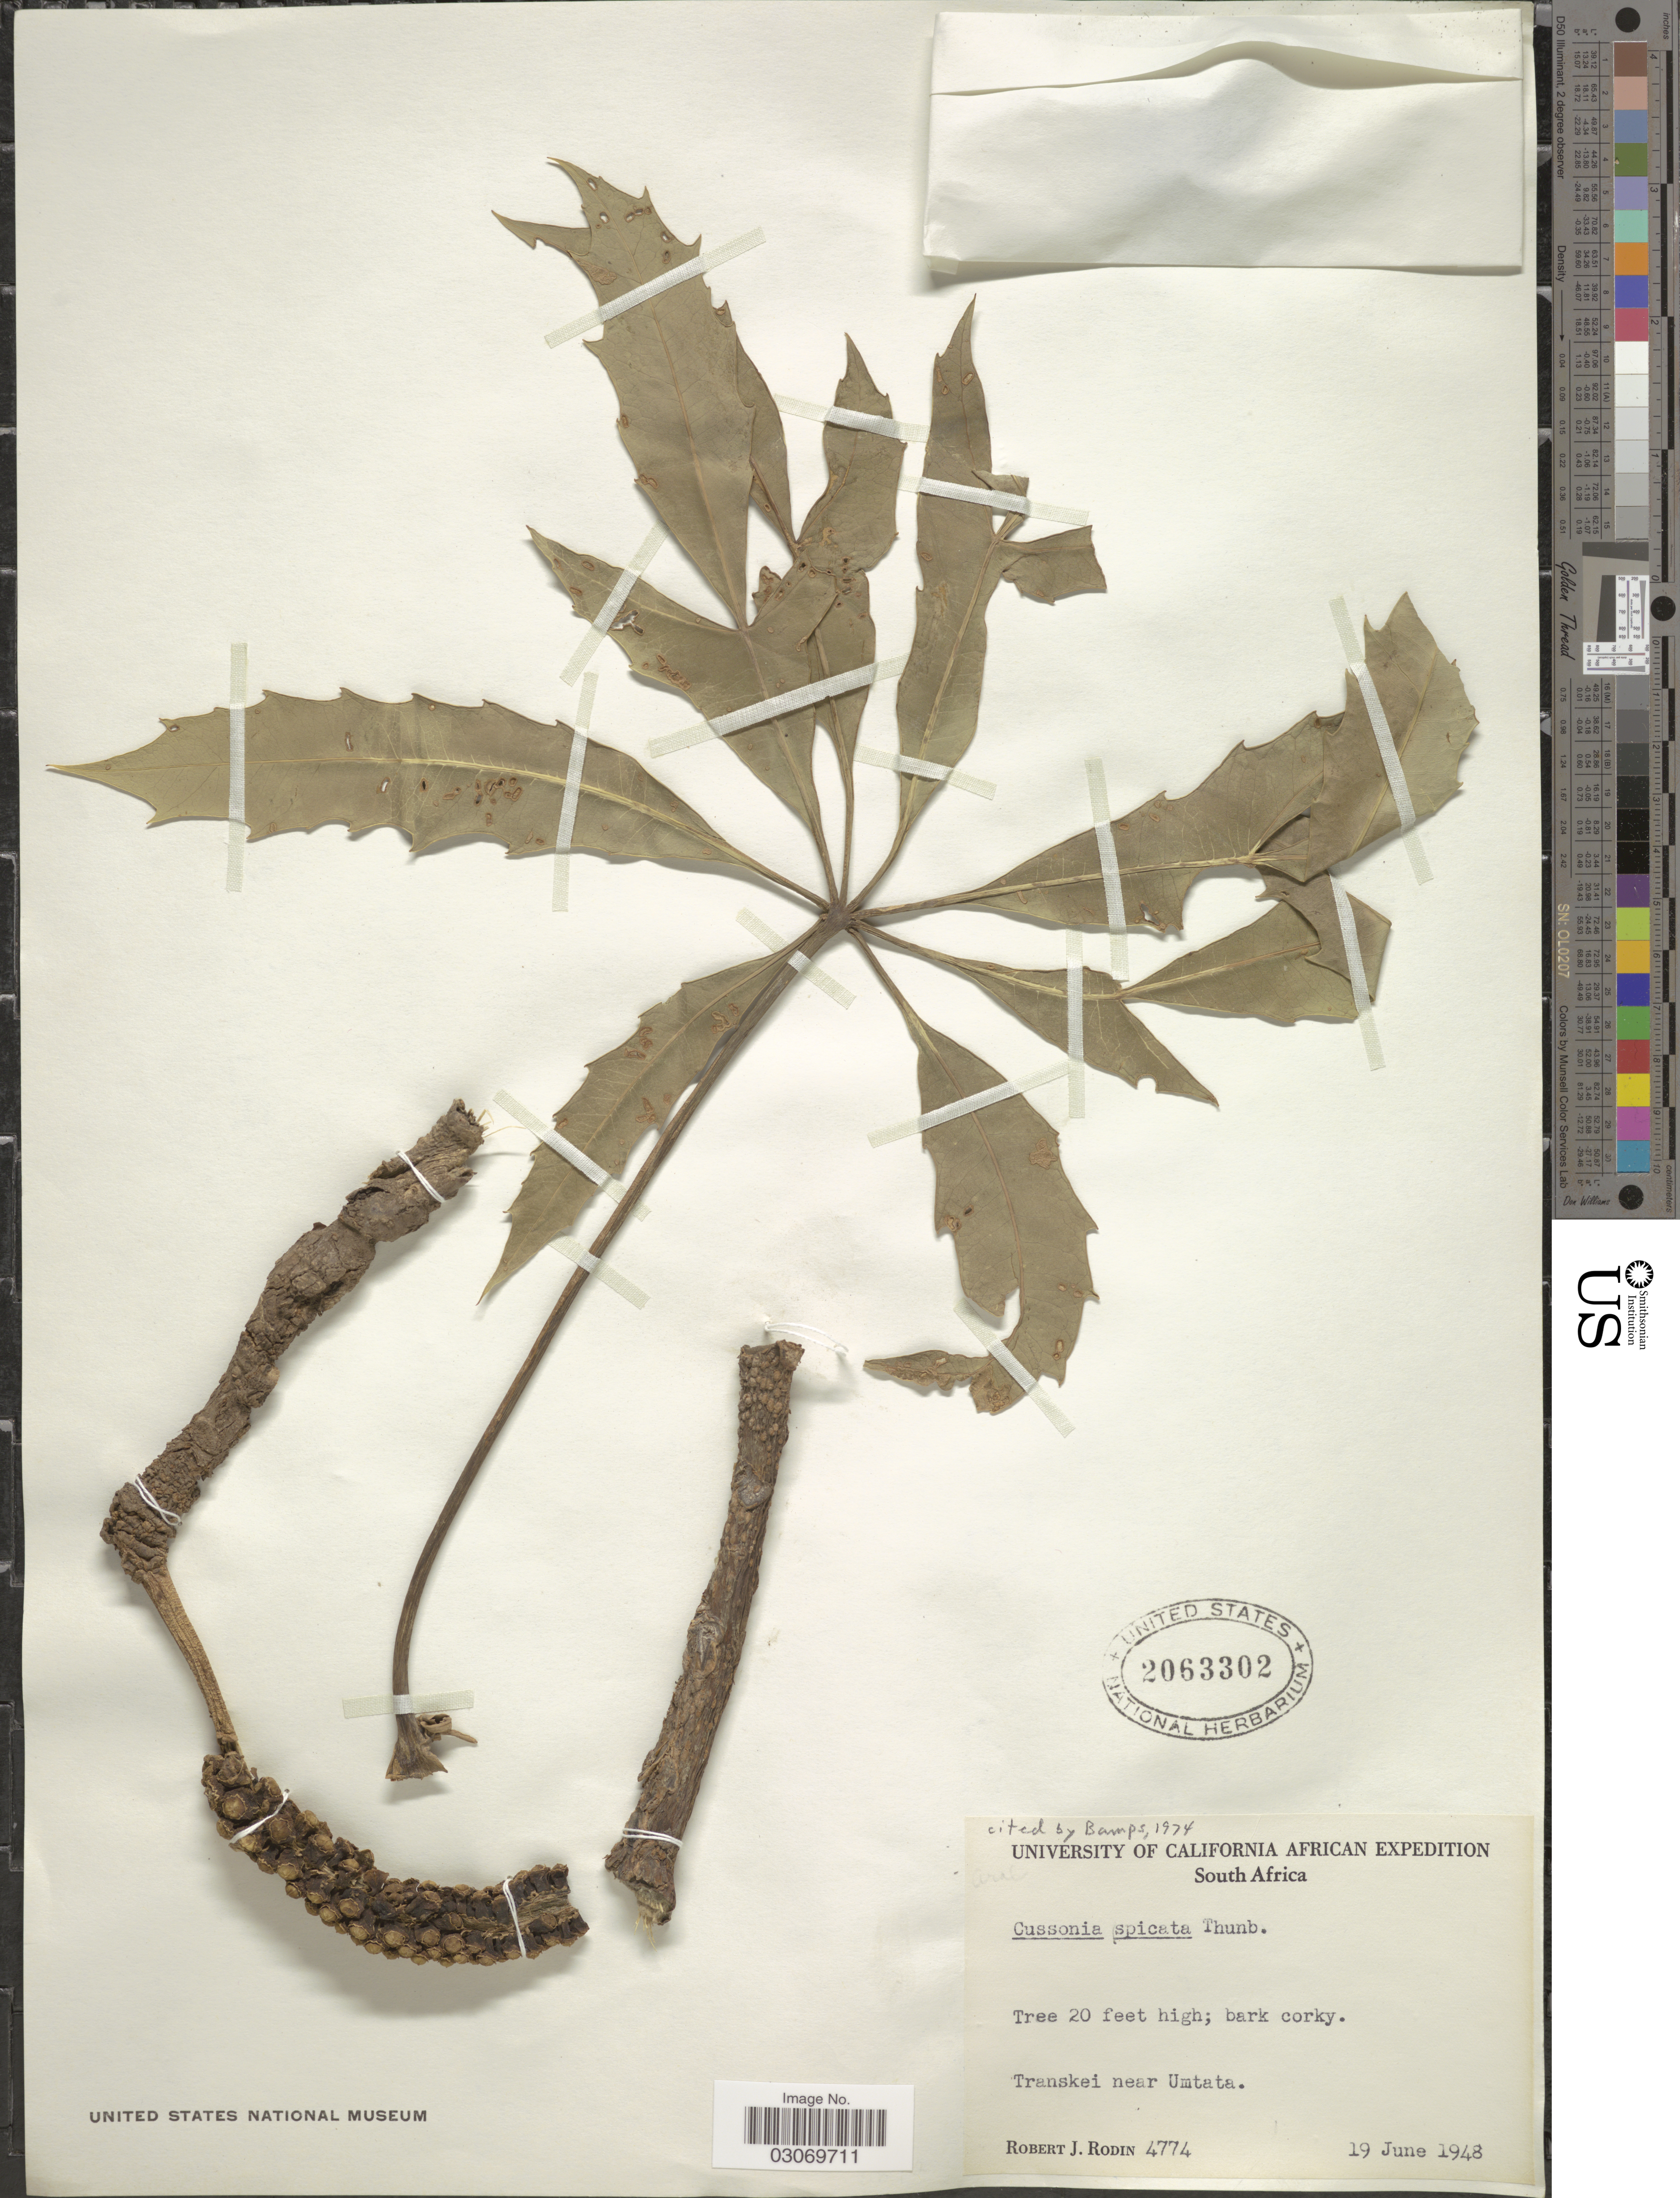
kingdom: Plantae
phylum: Tracheophyta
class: Magnoliopsida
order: Apiales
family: Araliaceae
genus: Cussonia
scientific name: Cussonia spicata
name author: Thunb.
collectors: R. J. Rodin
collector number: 4774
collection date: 1948-06-19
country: South Africa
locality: Transkei near Umtata.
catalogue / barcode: US 2063302